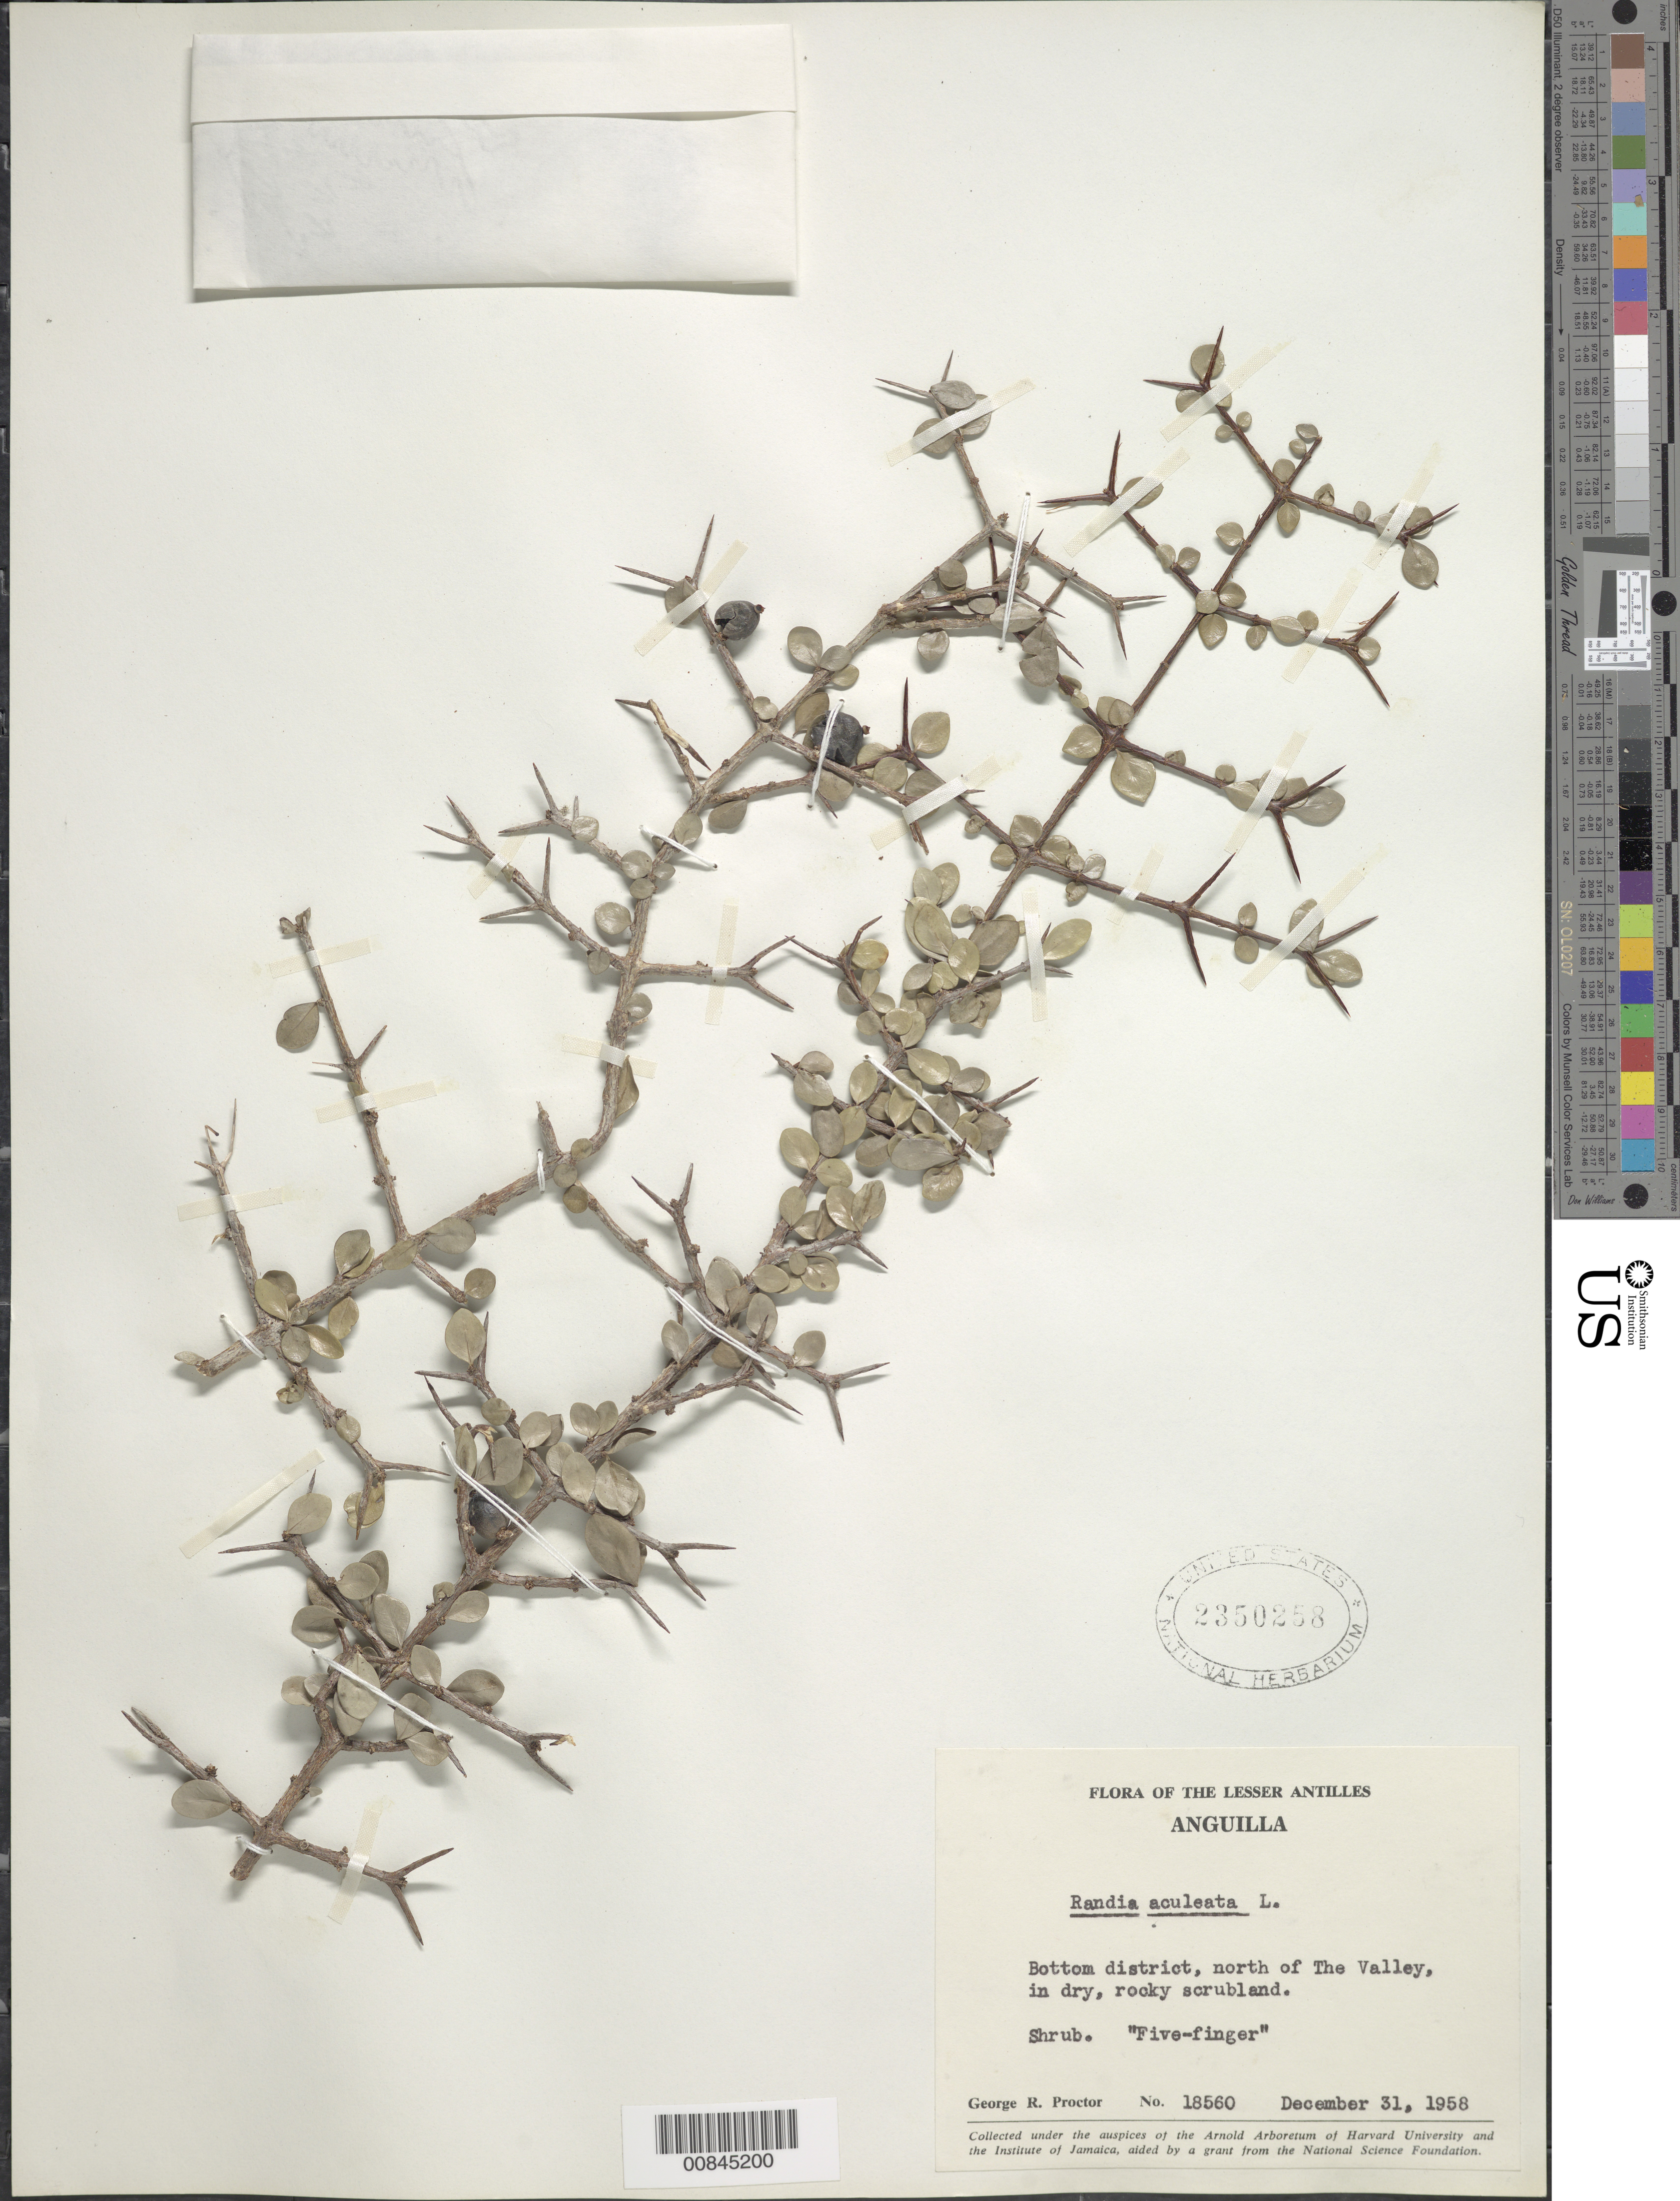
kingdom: Plantae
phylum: Tracheophyta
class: Magnoliopsida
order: Gentianales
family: Rubiaceae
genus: Randia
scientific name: Randia aculeata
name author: L.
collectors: G. R. Proctor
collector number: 18560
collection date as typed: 31 Dec 1958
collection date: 1958-12-31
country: Anguilla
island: Anguilla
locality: Bottom district, north of The Valley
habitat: Dry rocky scrubland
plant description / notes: Common name: Five-finger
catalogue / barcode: US 2350258